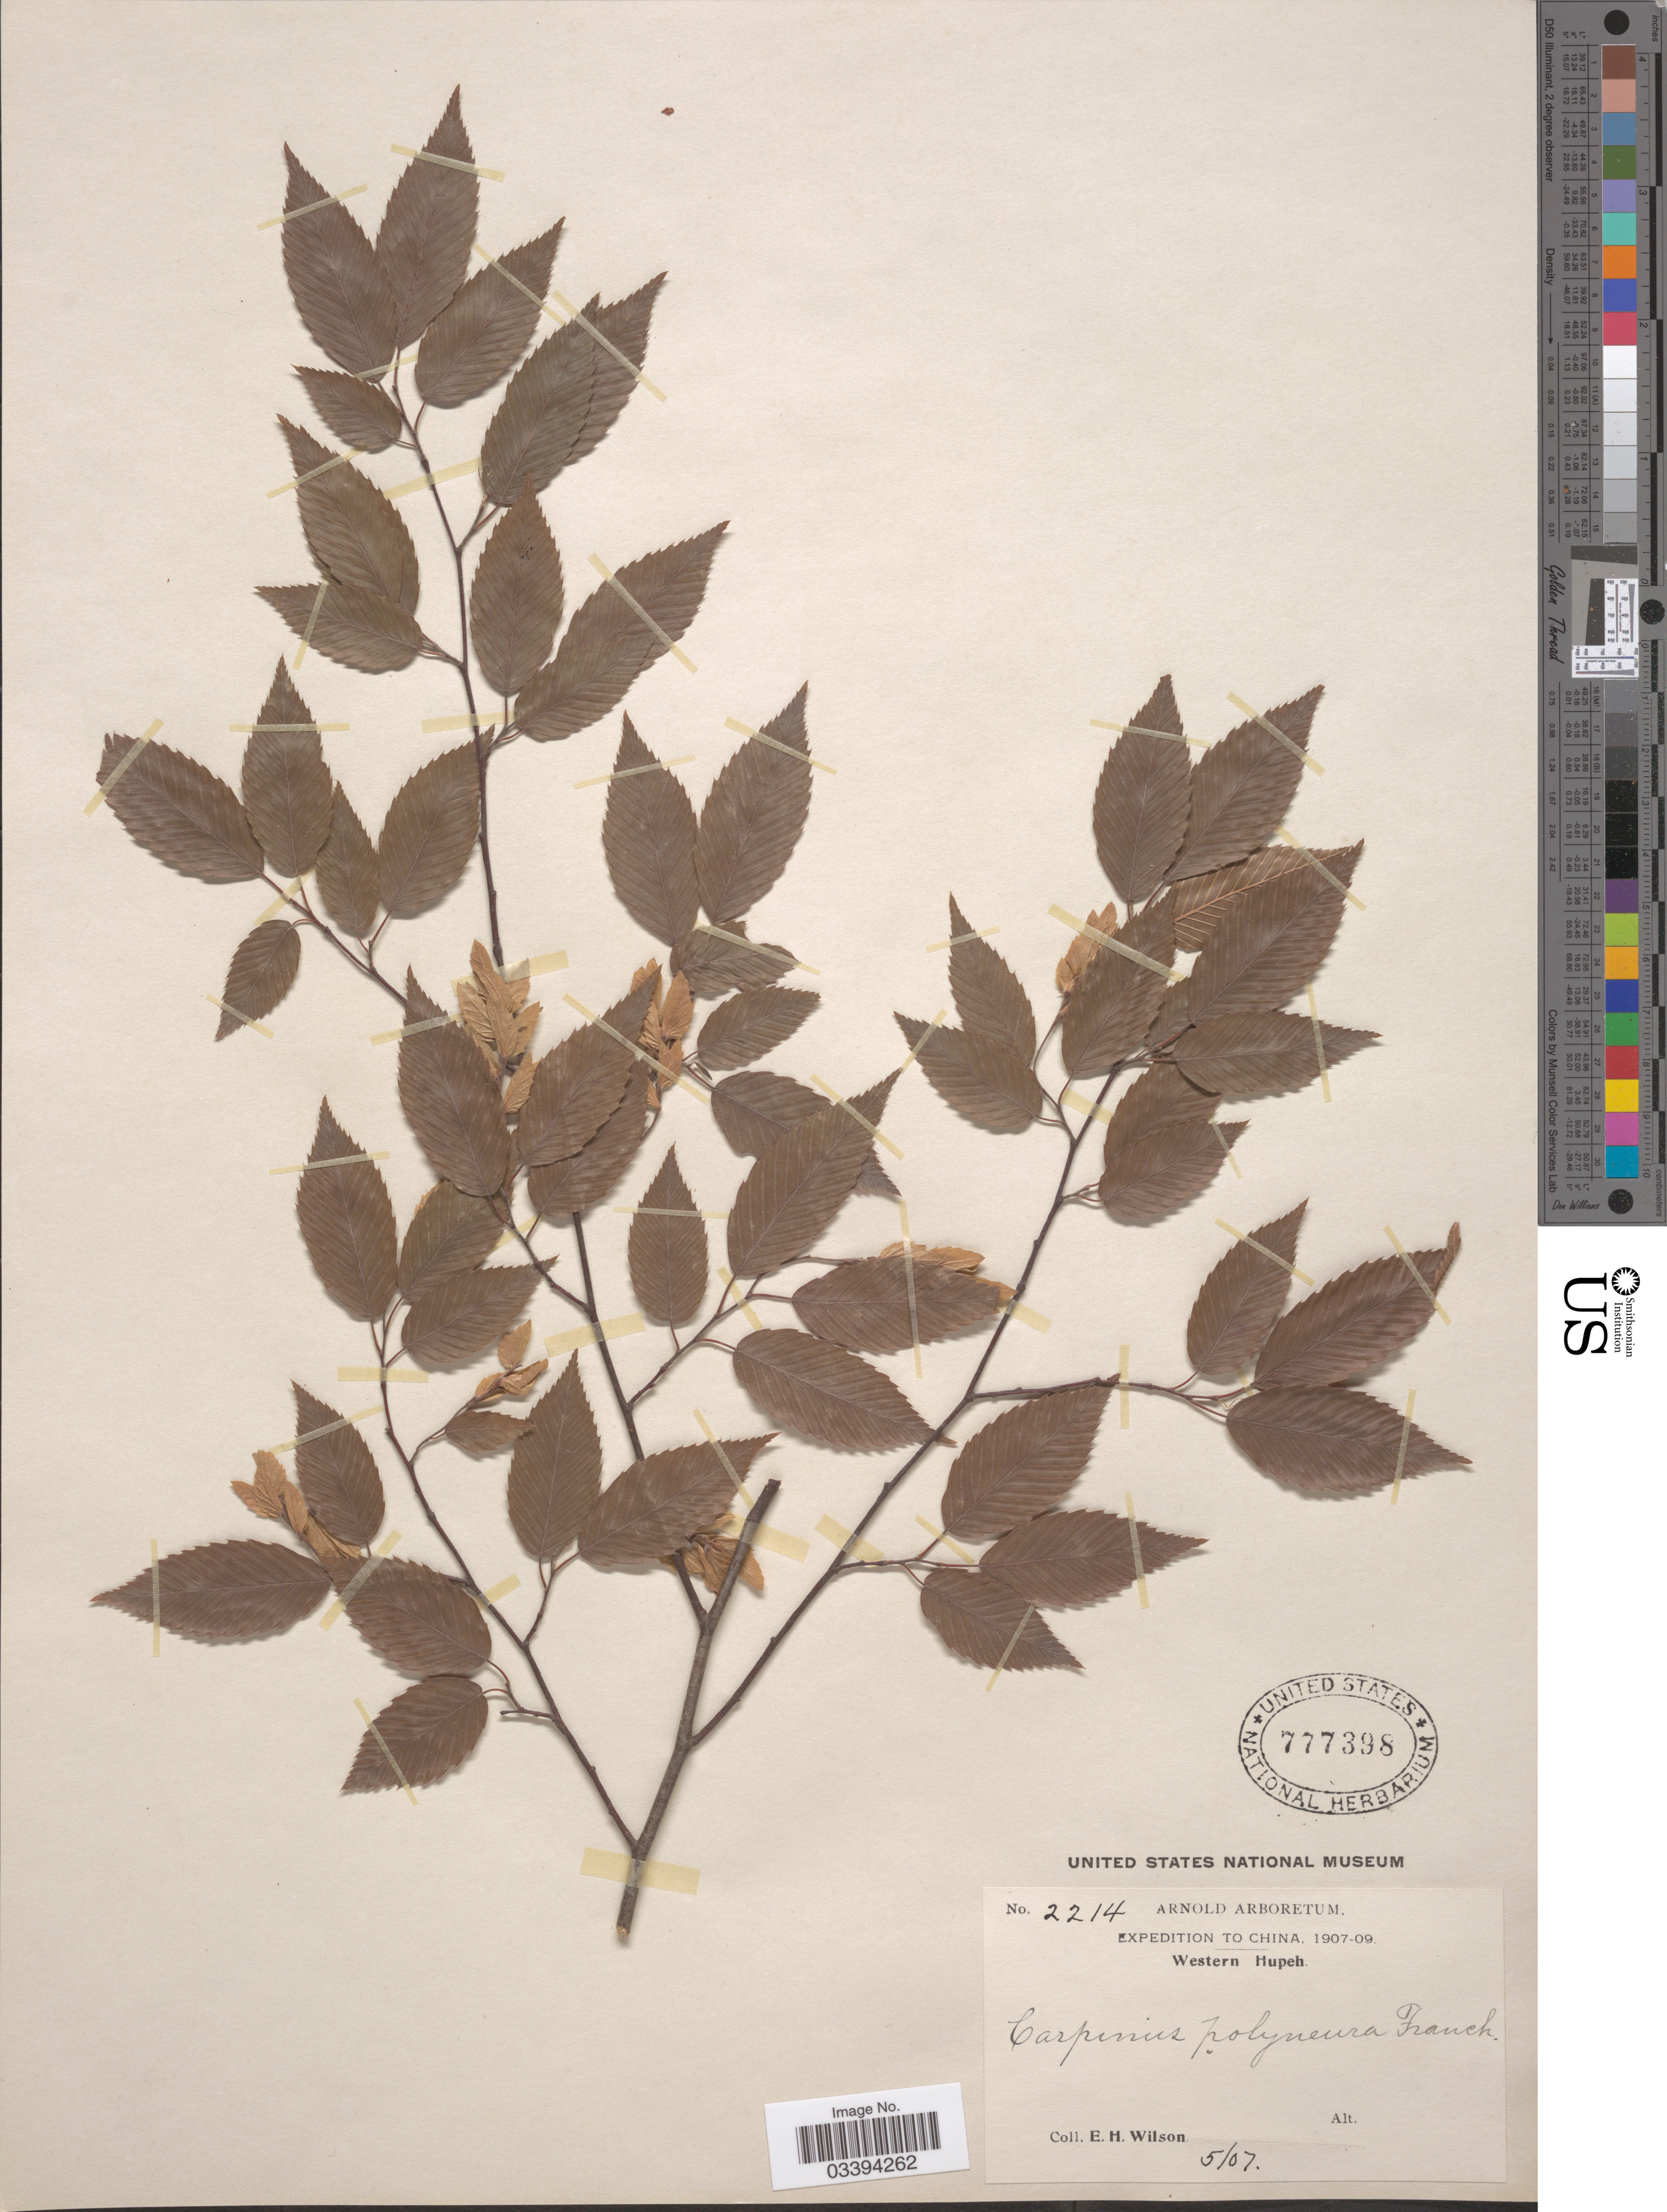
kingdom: Plantae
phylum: Tracheophyta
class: Magnoliopsida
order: Fagales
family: Betulaceae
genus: Carpinus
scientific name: Carpinus polyneura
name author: Franch.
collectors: E. Wilson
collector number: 2214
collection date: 1907-05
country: China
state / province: Hubei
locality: Western Hupeh.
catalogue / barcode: US 777398